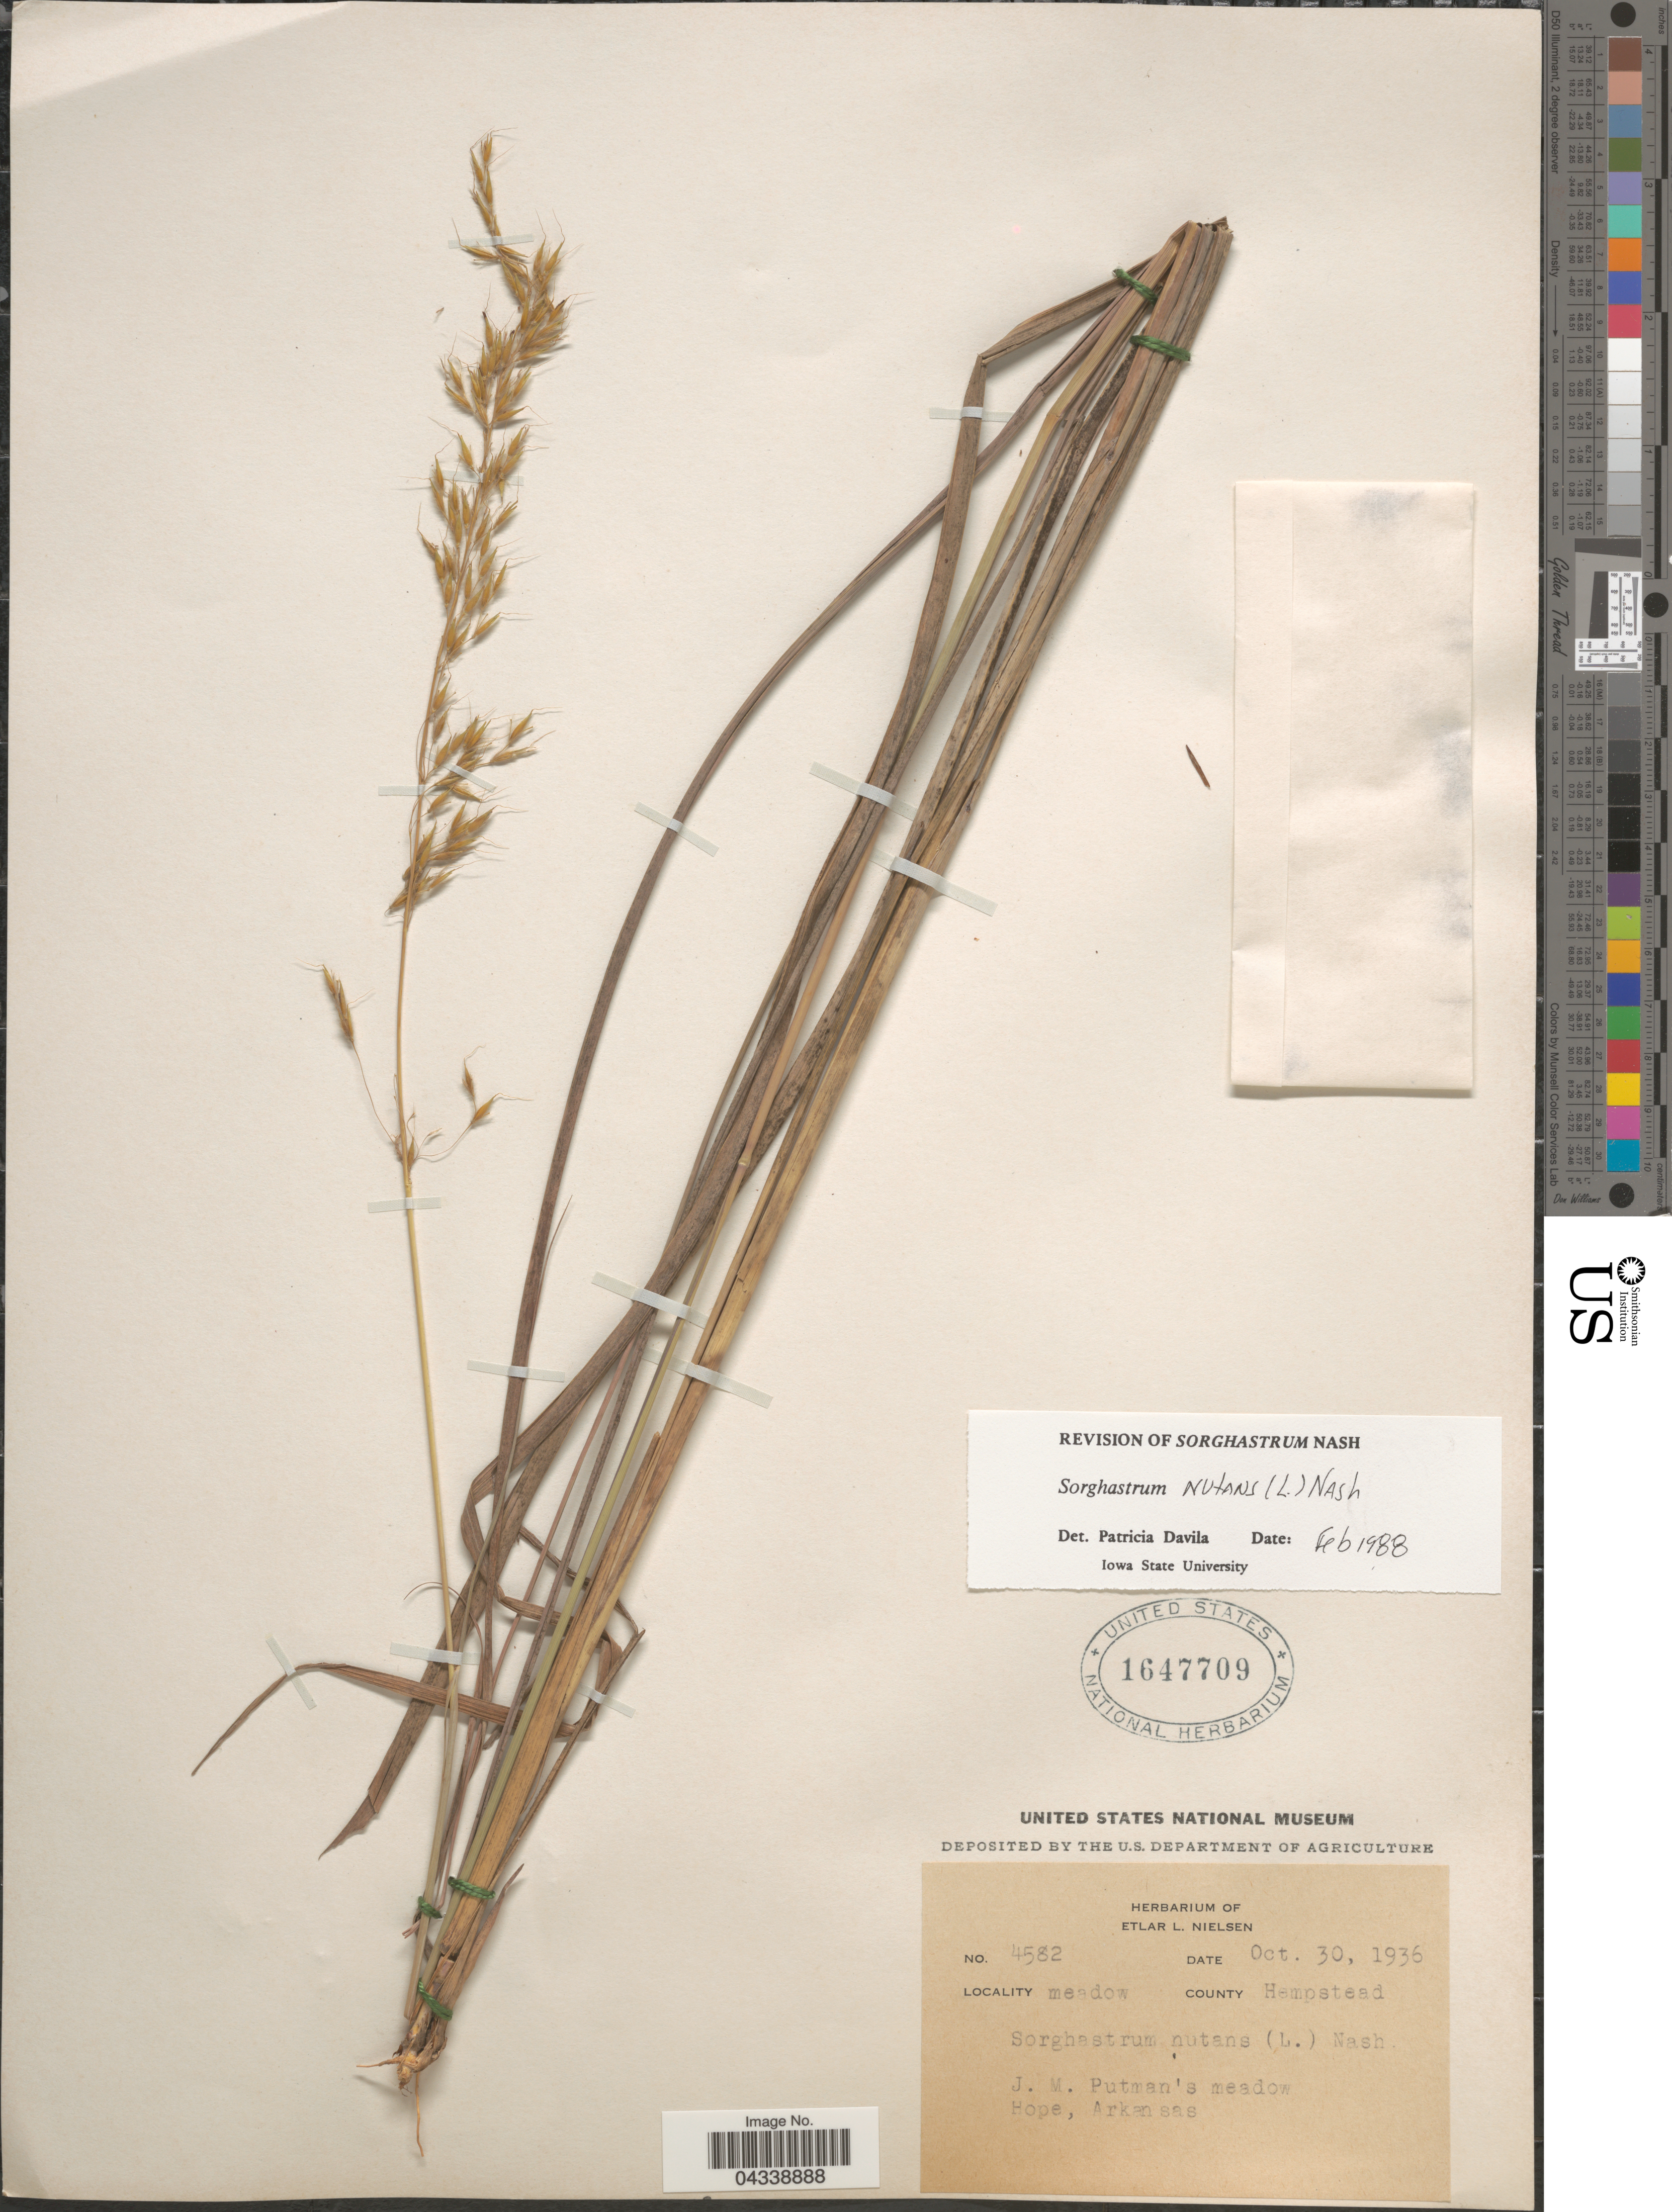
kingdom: Plantae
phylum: Tracheophyta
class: Liliopsida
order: Poales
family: Poaceae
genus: Sorghastrum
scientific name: Sorghastrum nutans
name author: (L.) Nash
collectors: Ex herb. of Etlar L. Nielsen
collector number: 4582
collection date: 1936-10-30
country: United States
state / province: Arkansas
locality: County Hempstead. J. M. Putman's meadow Hope.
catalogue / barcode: US 1647709